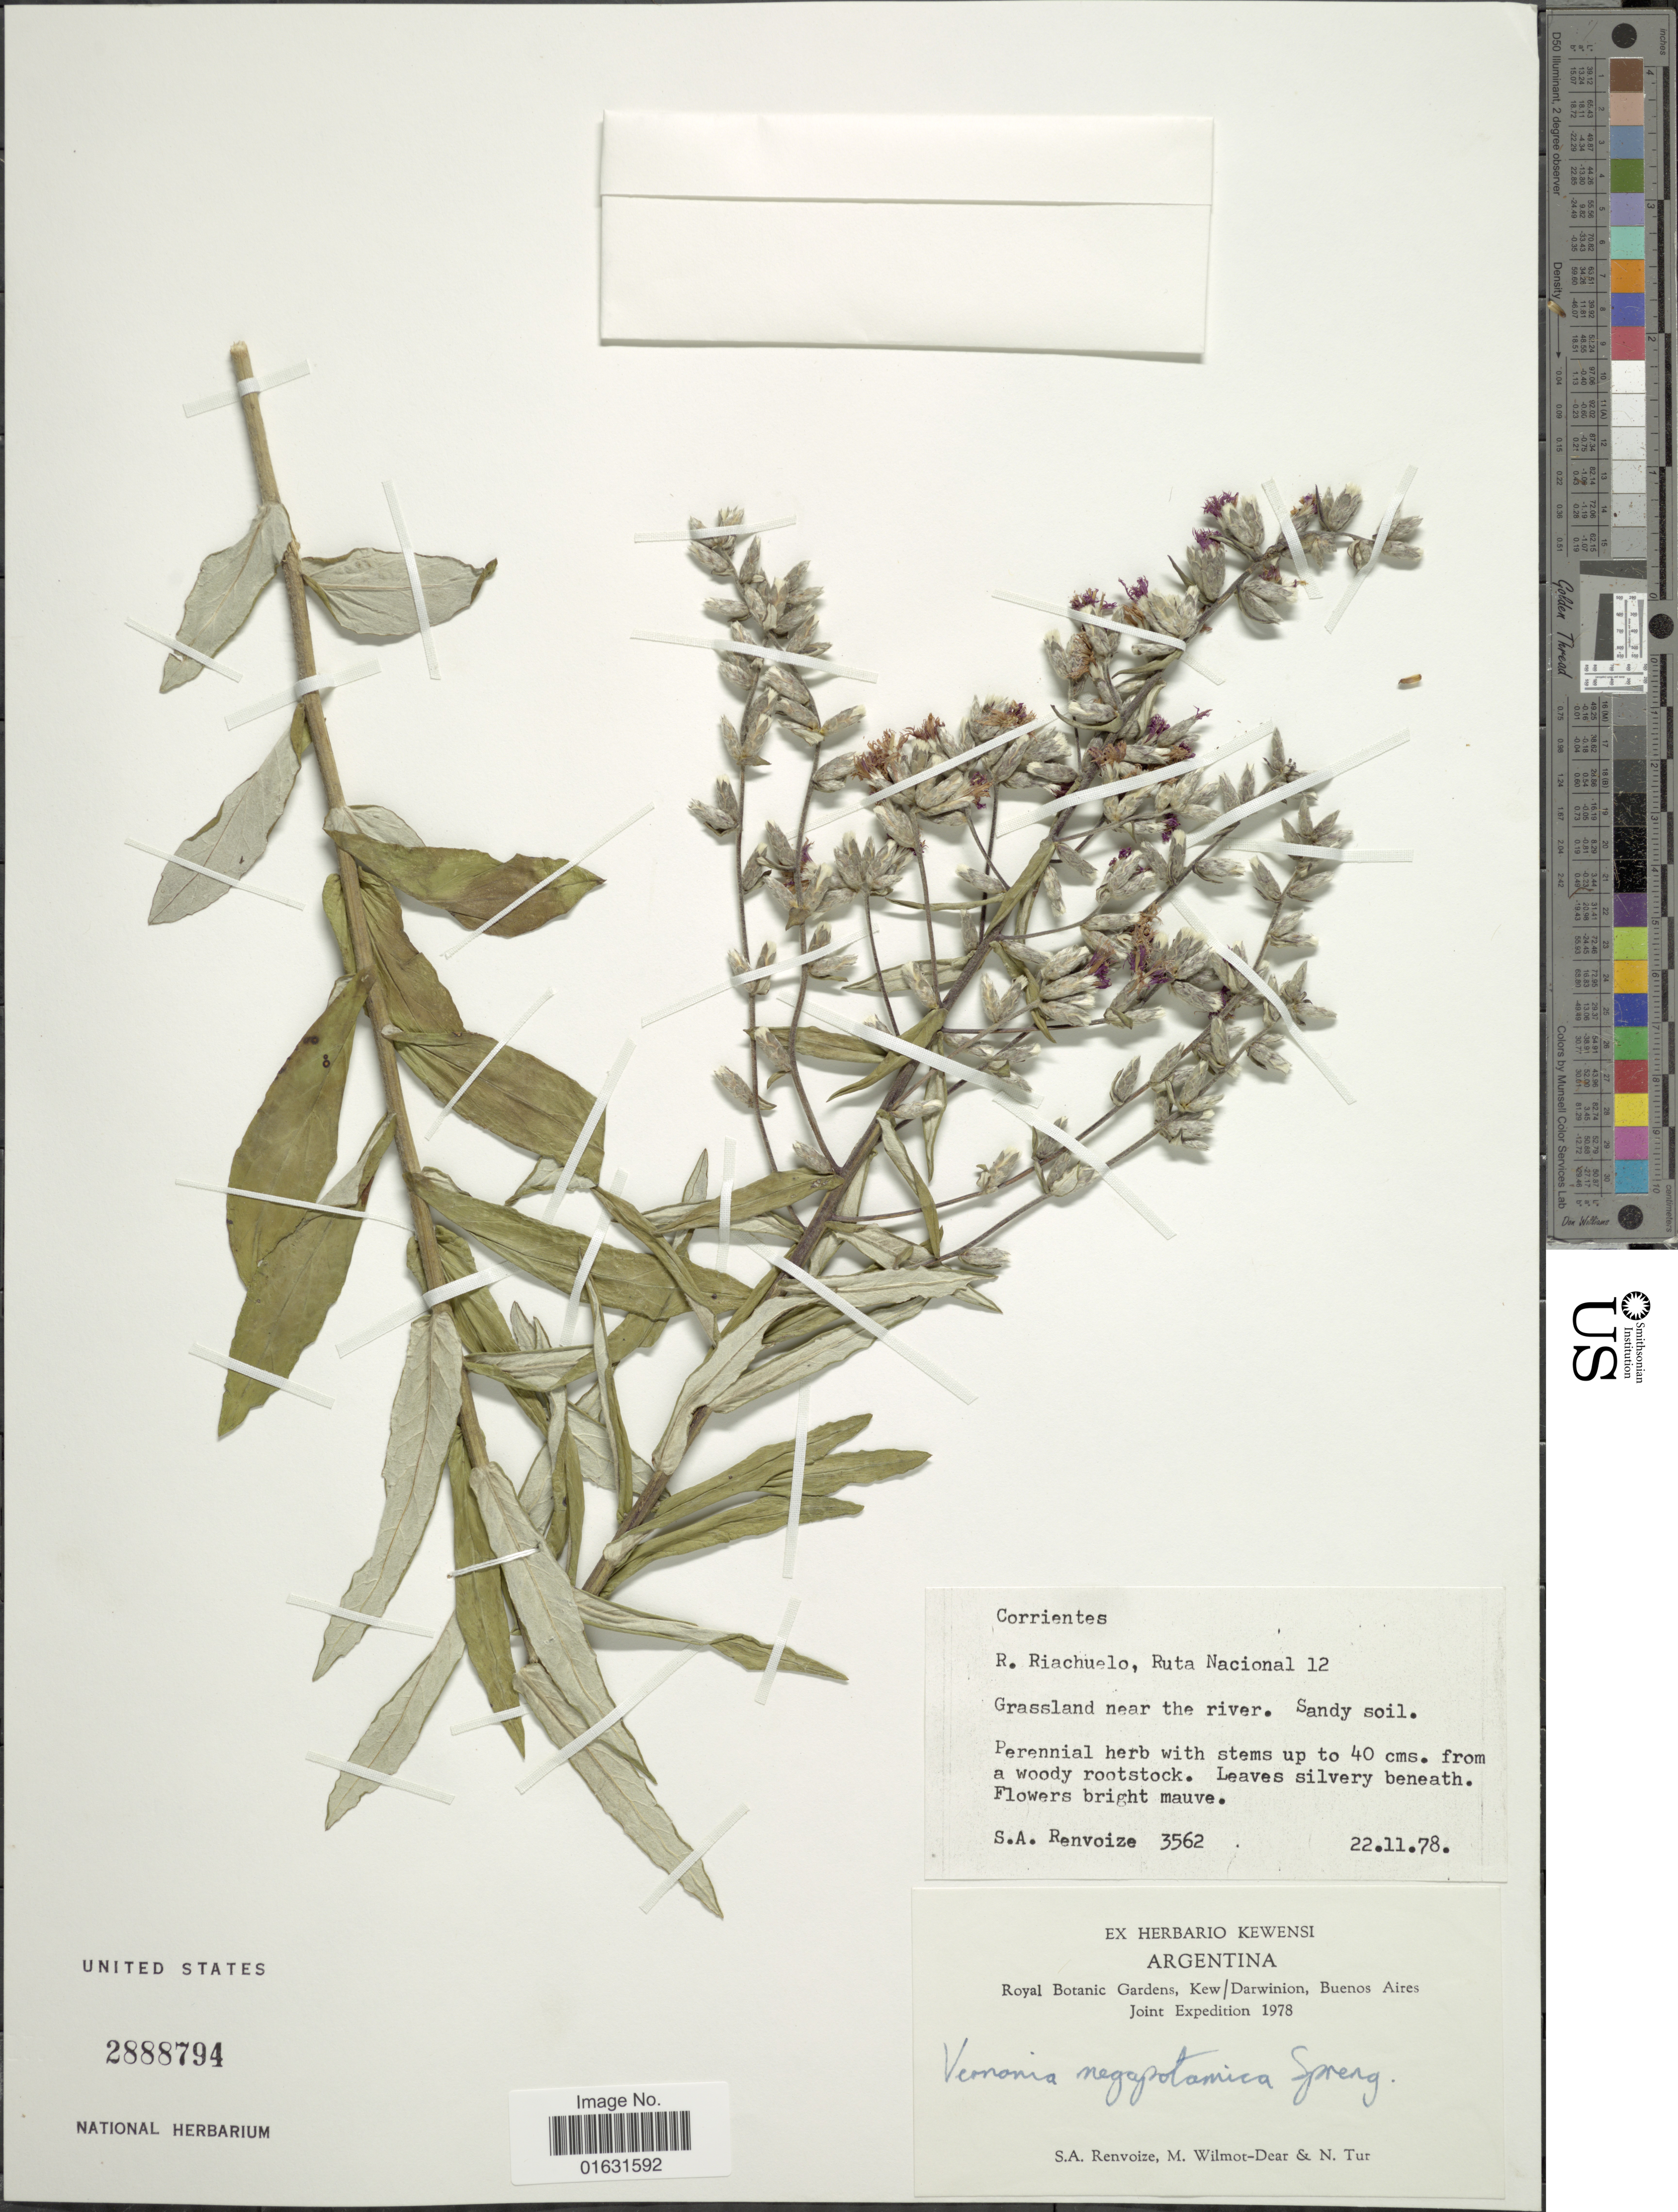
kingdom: Plantae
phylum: Tracheophyta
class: Magnoliopsida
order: Asterales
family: Asteraceae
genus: Stenocephalum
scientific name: Stenocephalum megapotamicum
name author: (Spreng.) Sch. Bip.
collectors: S. A. Renvoize, M. Wilmot-Dear & N. Tur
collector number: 3562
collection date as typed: Transcribed d/m/y: 22/11/78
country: Argentina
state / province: Corrientes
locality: Grassland near river, R. Riachuelo, Ruta Nacional 12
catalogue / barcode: US 2888794